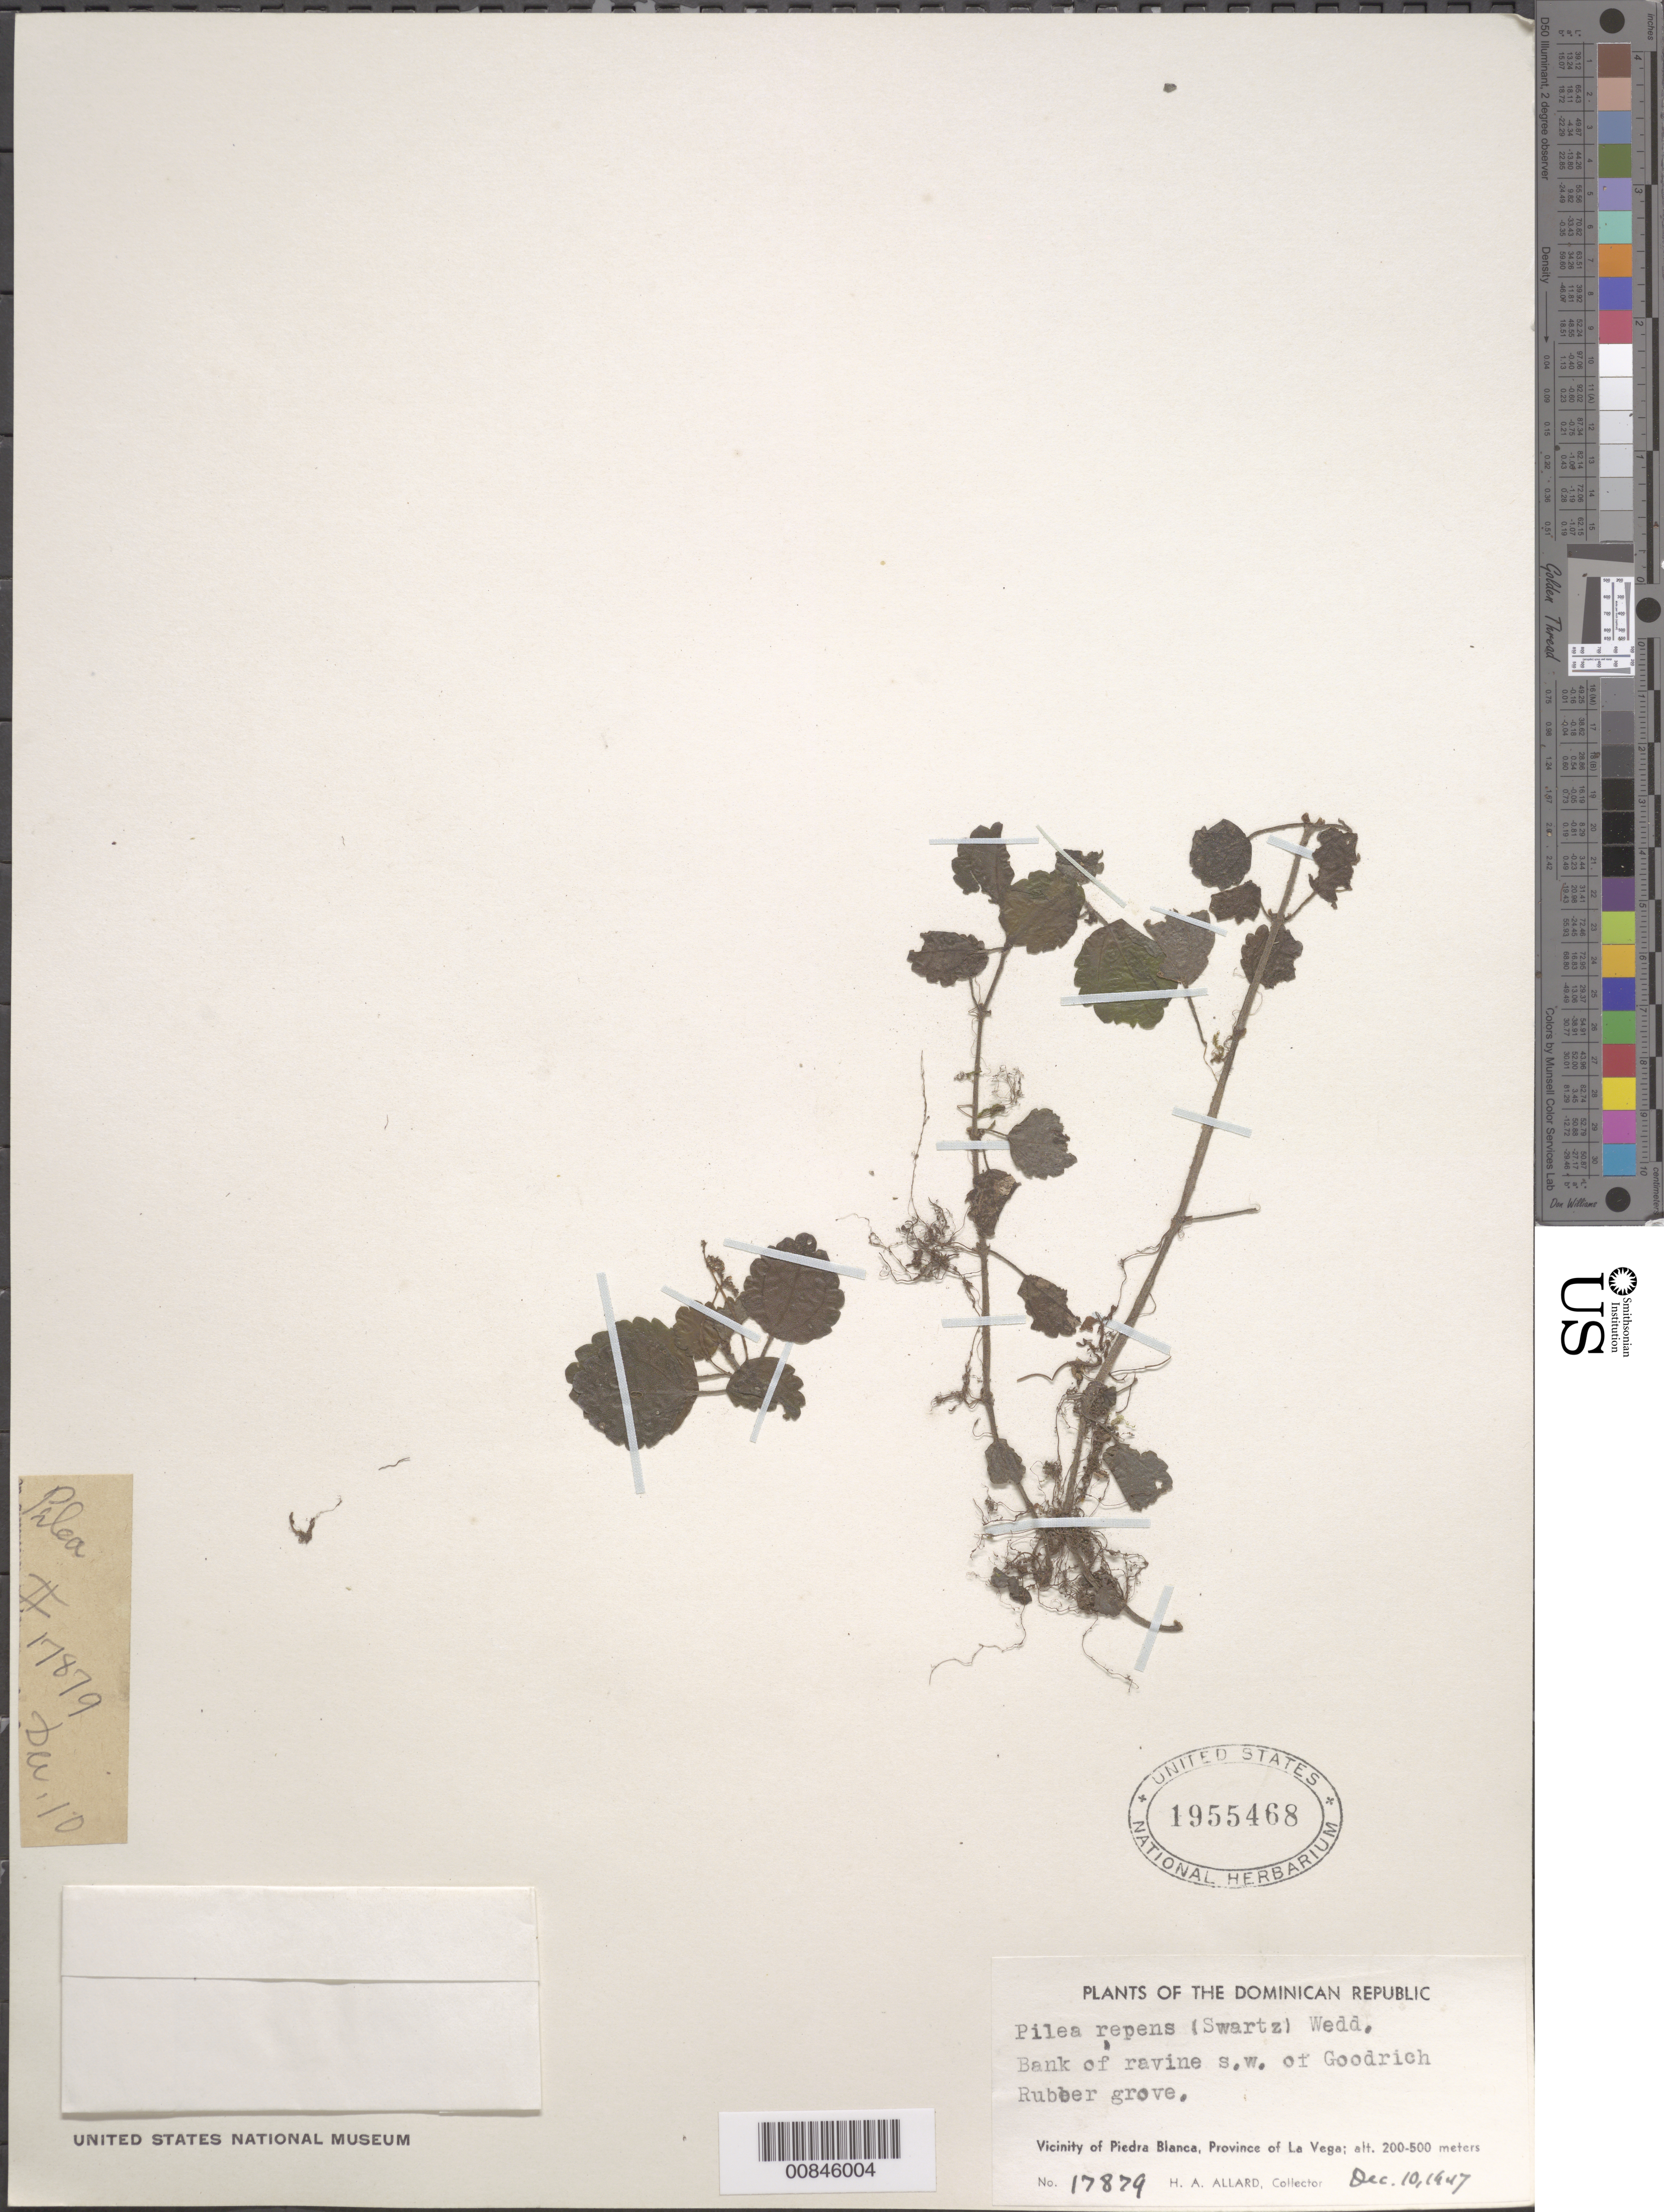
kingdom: Plantae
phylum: Tracheophyta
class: Magnoliopsida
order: Rosales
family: Urticaceae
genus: Pilea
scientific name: Pilea repens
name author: (Sw.) Wedd.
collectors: H. A. Allard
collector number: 17879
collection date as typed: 10 Dec 1947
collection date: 1947-12-10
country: Dominican Republic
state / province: La Vega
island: Hispaniola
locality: Bank of ravine SW of Goodrich Rubber Grove. Vicinity of Piedra Blanca.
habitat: Bank of ravine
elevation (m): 200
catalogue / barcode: US 1955468